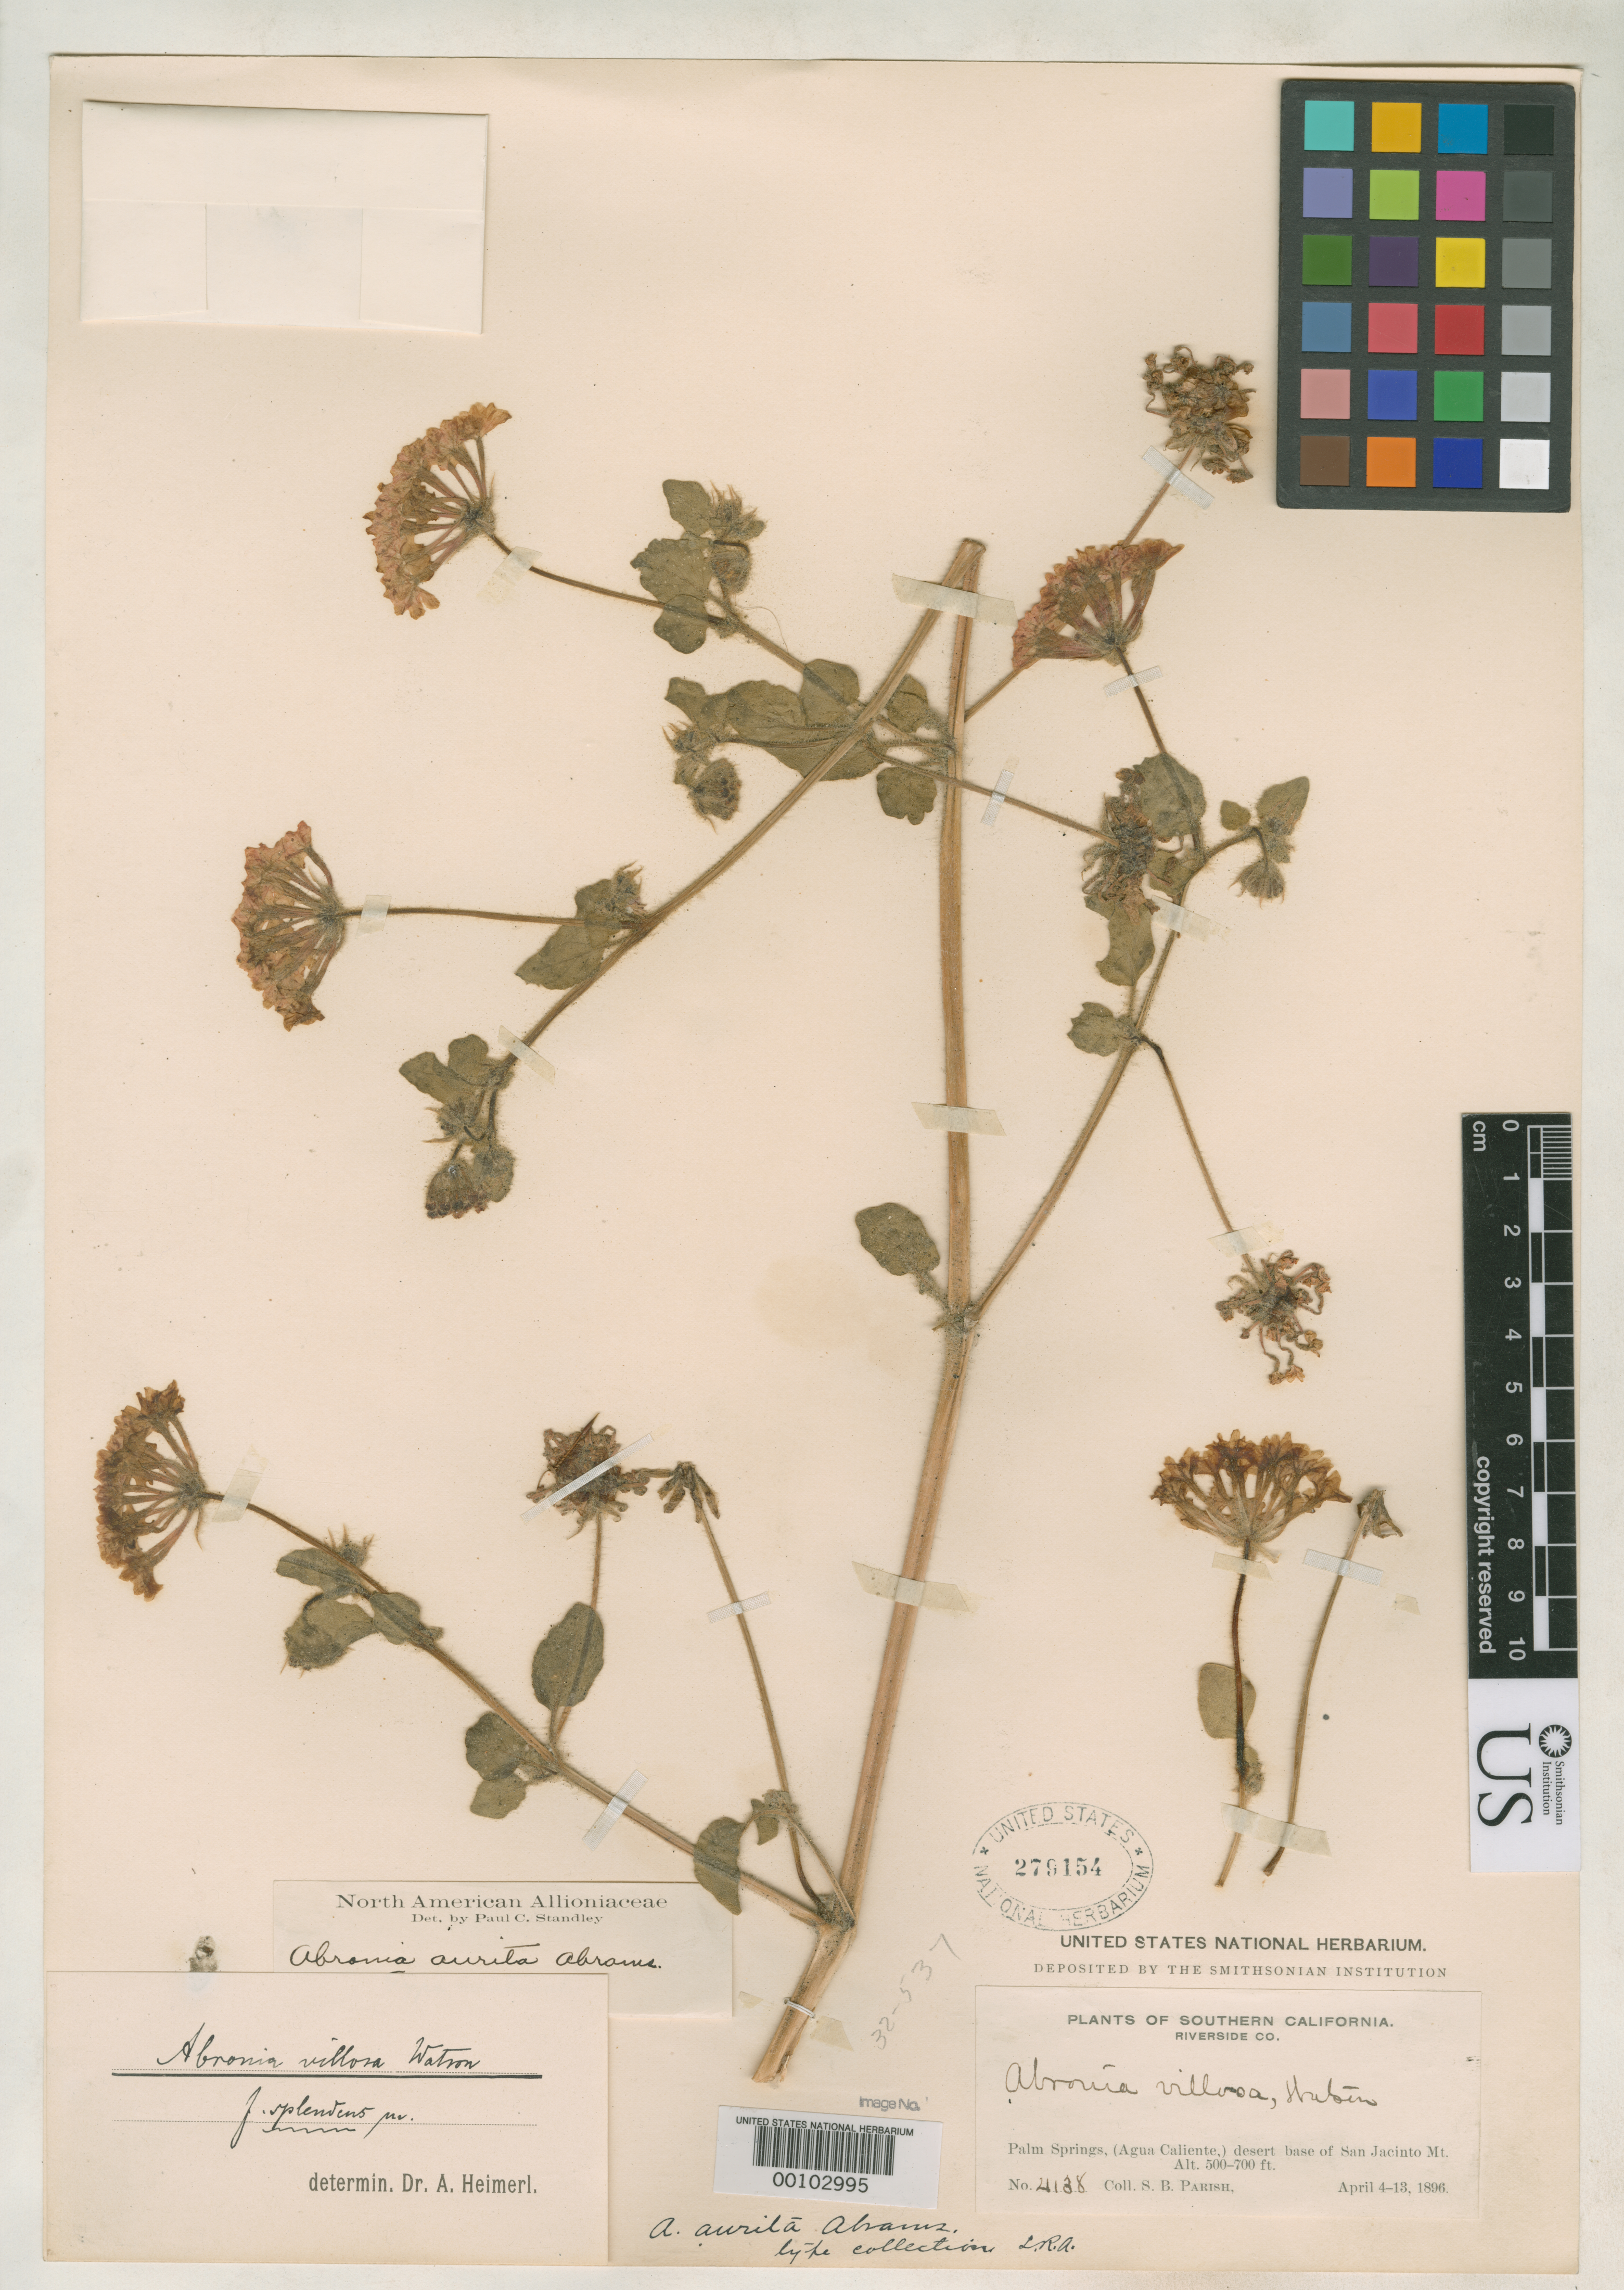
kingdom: Plantae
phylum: Tracheophyta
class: Magnoliopsida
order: Caryophyllales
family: Nyctaginaceae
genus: Abronia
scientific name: Abronia aurita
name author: Abrams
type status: Isotype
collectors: S. B. Parish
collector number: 4138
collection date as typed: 04 Apr 1896 to 13 Apr 1896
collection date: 1896-04-04/1896-04-13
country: United States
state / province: California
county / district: Riverside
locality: Palm Springs, Agua Caliente, desert base near San Jacinto Mt.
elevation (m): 152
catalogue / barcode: US 279154